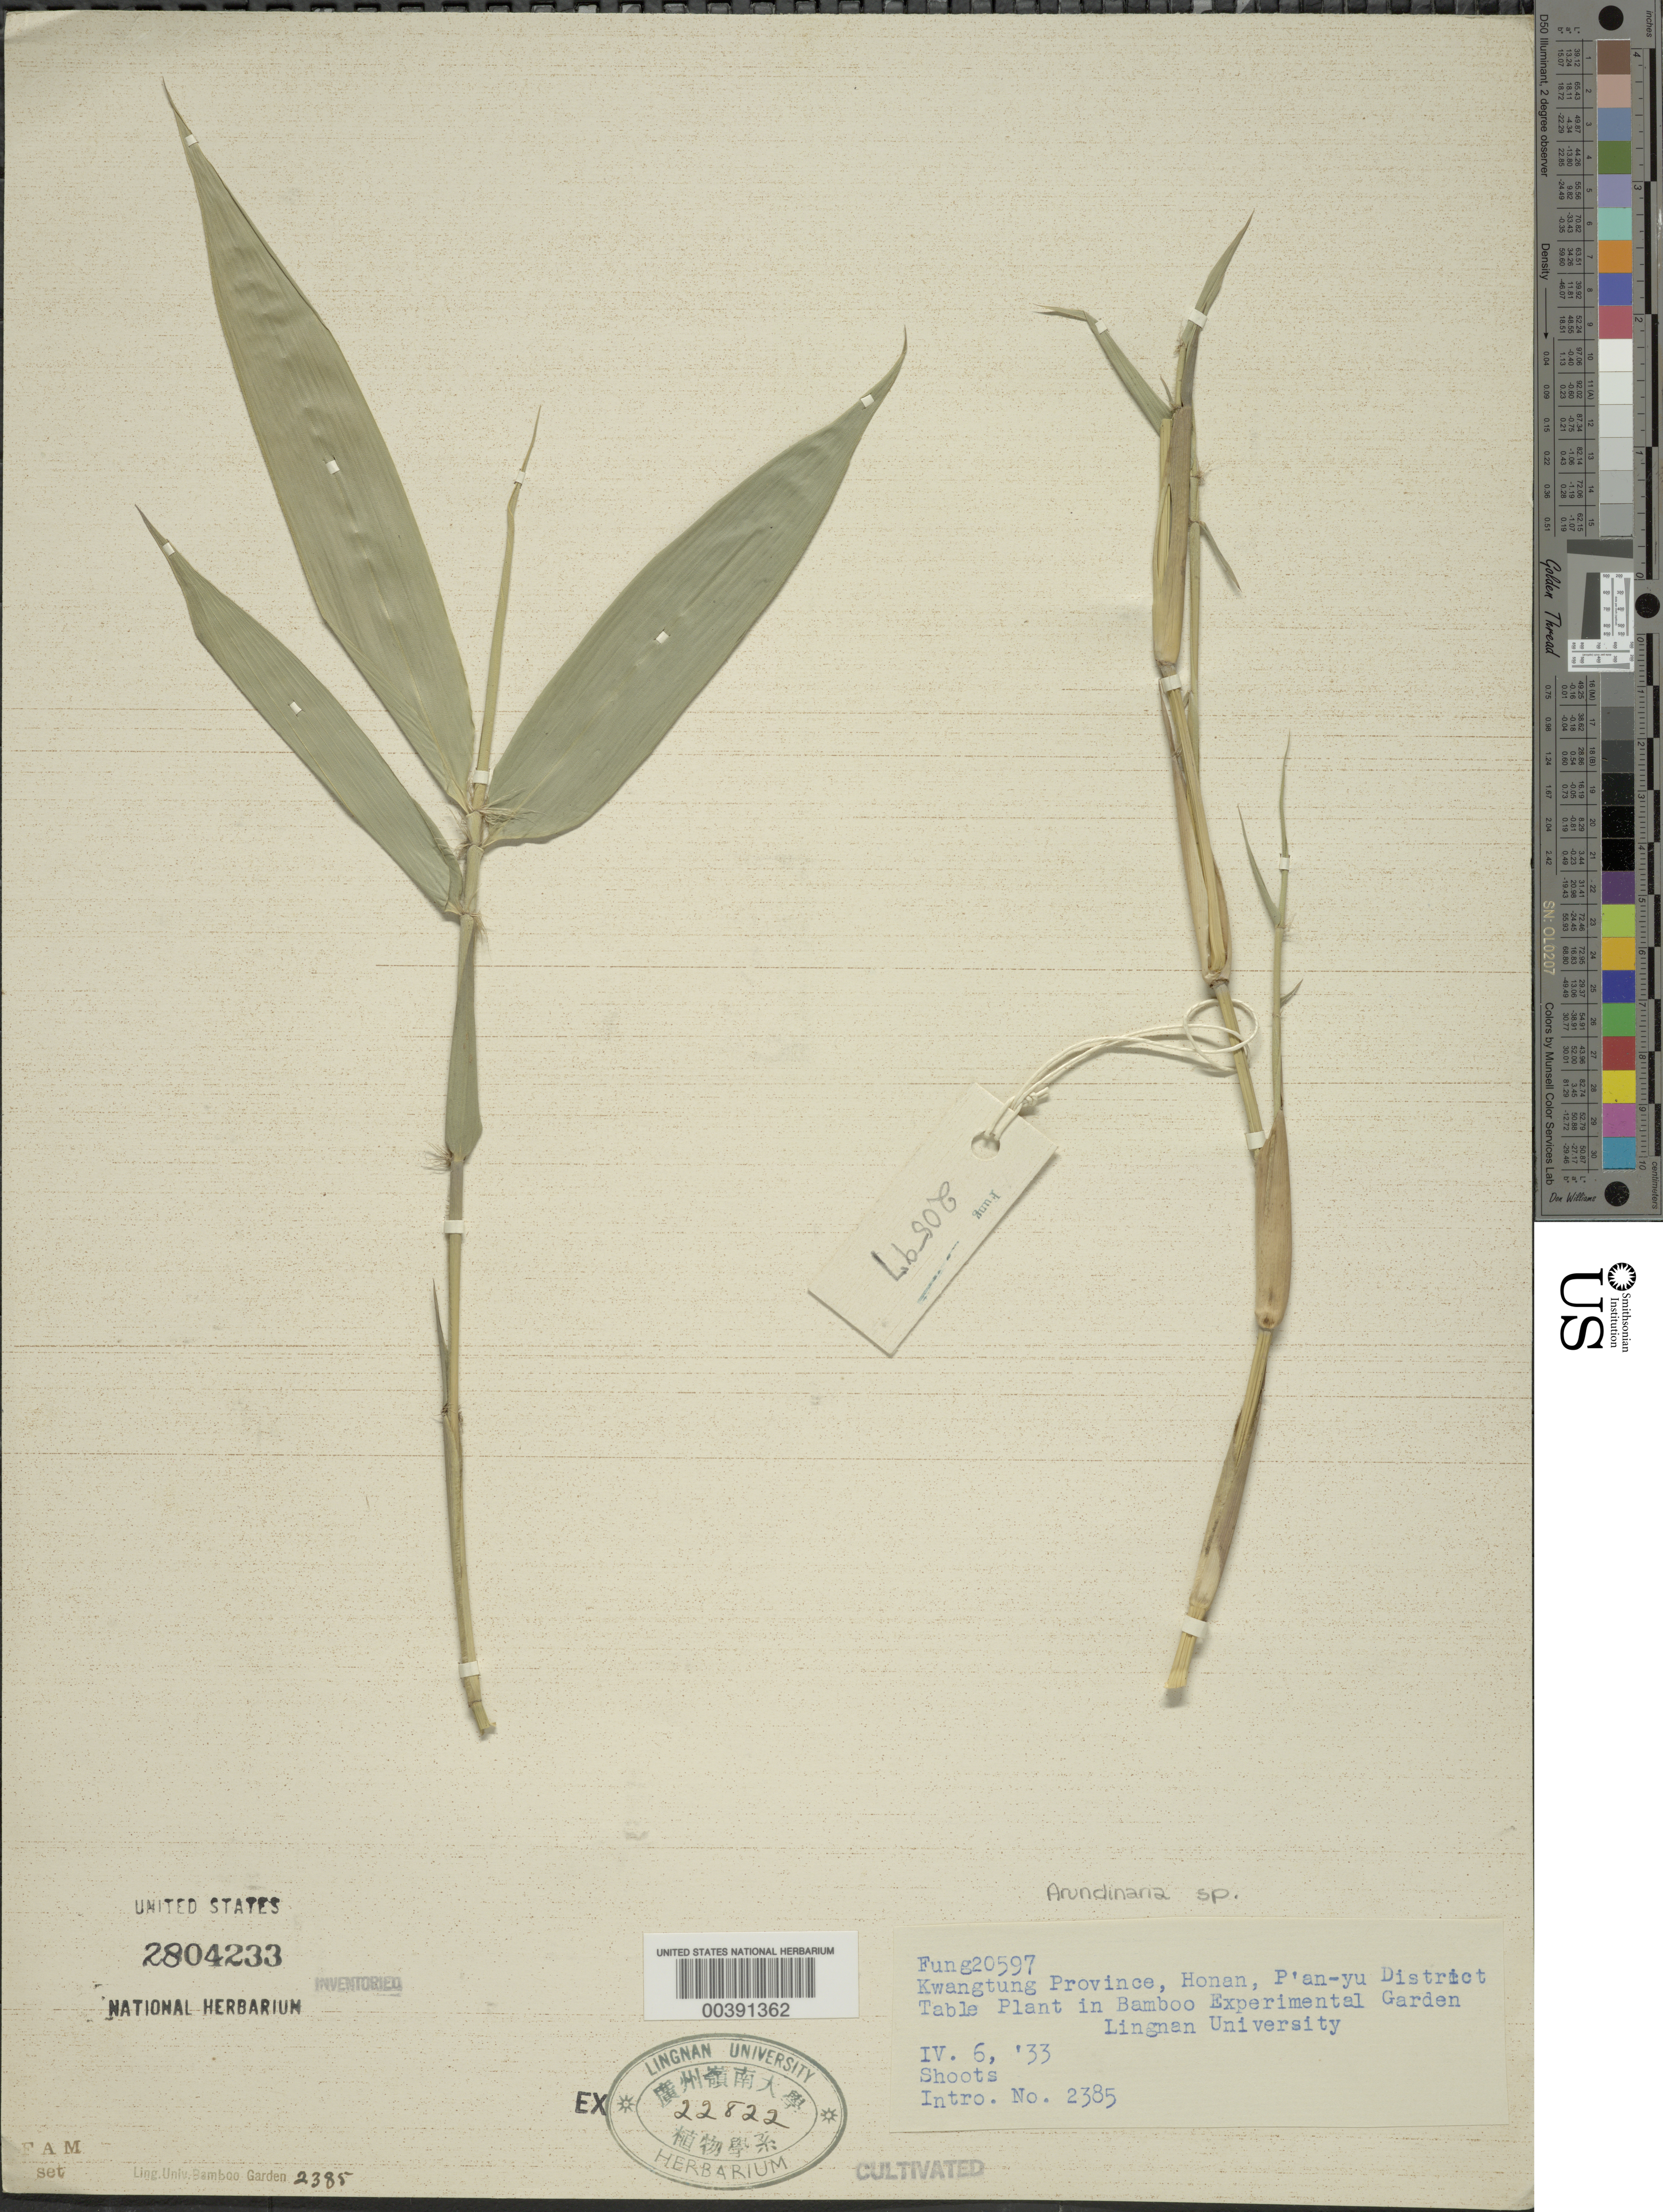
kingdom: Plantae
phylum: Tracheophyta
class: Liliopsida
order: Poales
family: Poaceae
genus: Arundinaria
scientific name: Arundinaria sp.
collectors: H. L. Fung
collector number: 20597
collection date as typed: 06 Apr 1933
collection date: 1933-04-06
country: China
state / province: Guangdong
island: Honam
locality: Lingnan University Bamboo Garden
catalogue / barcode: US 2804233